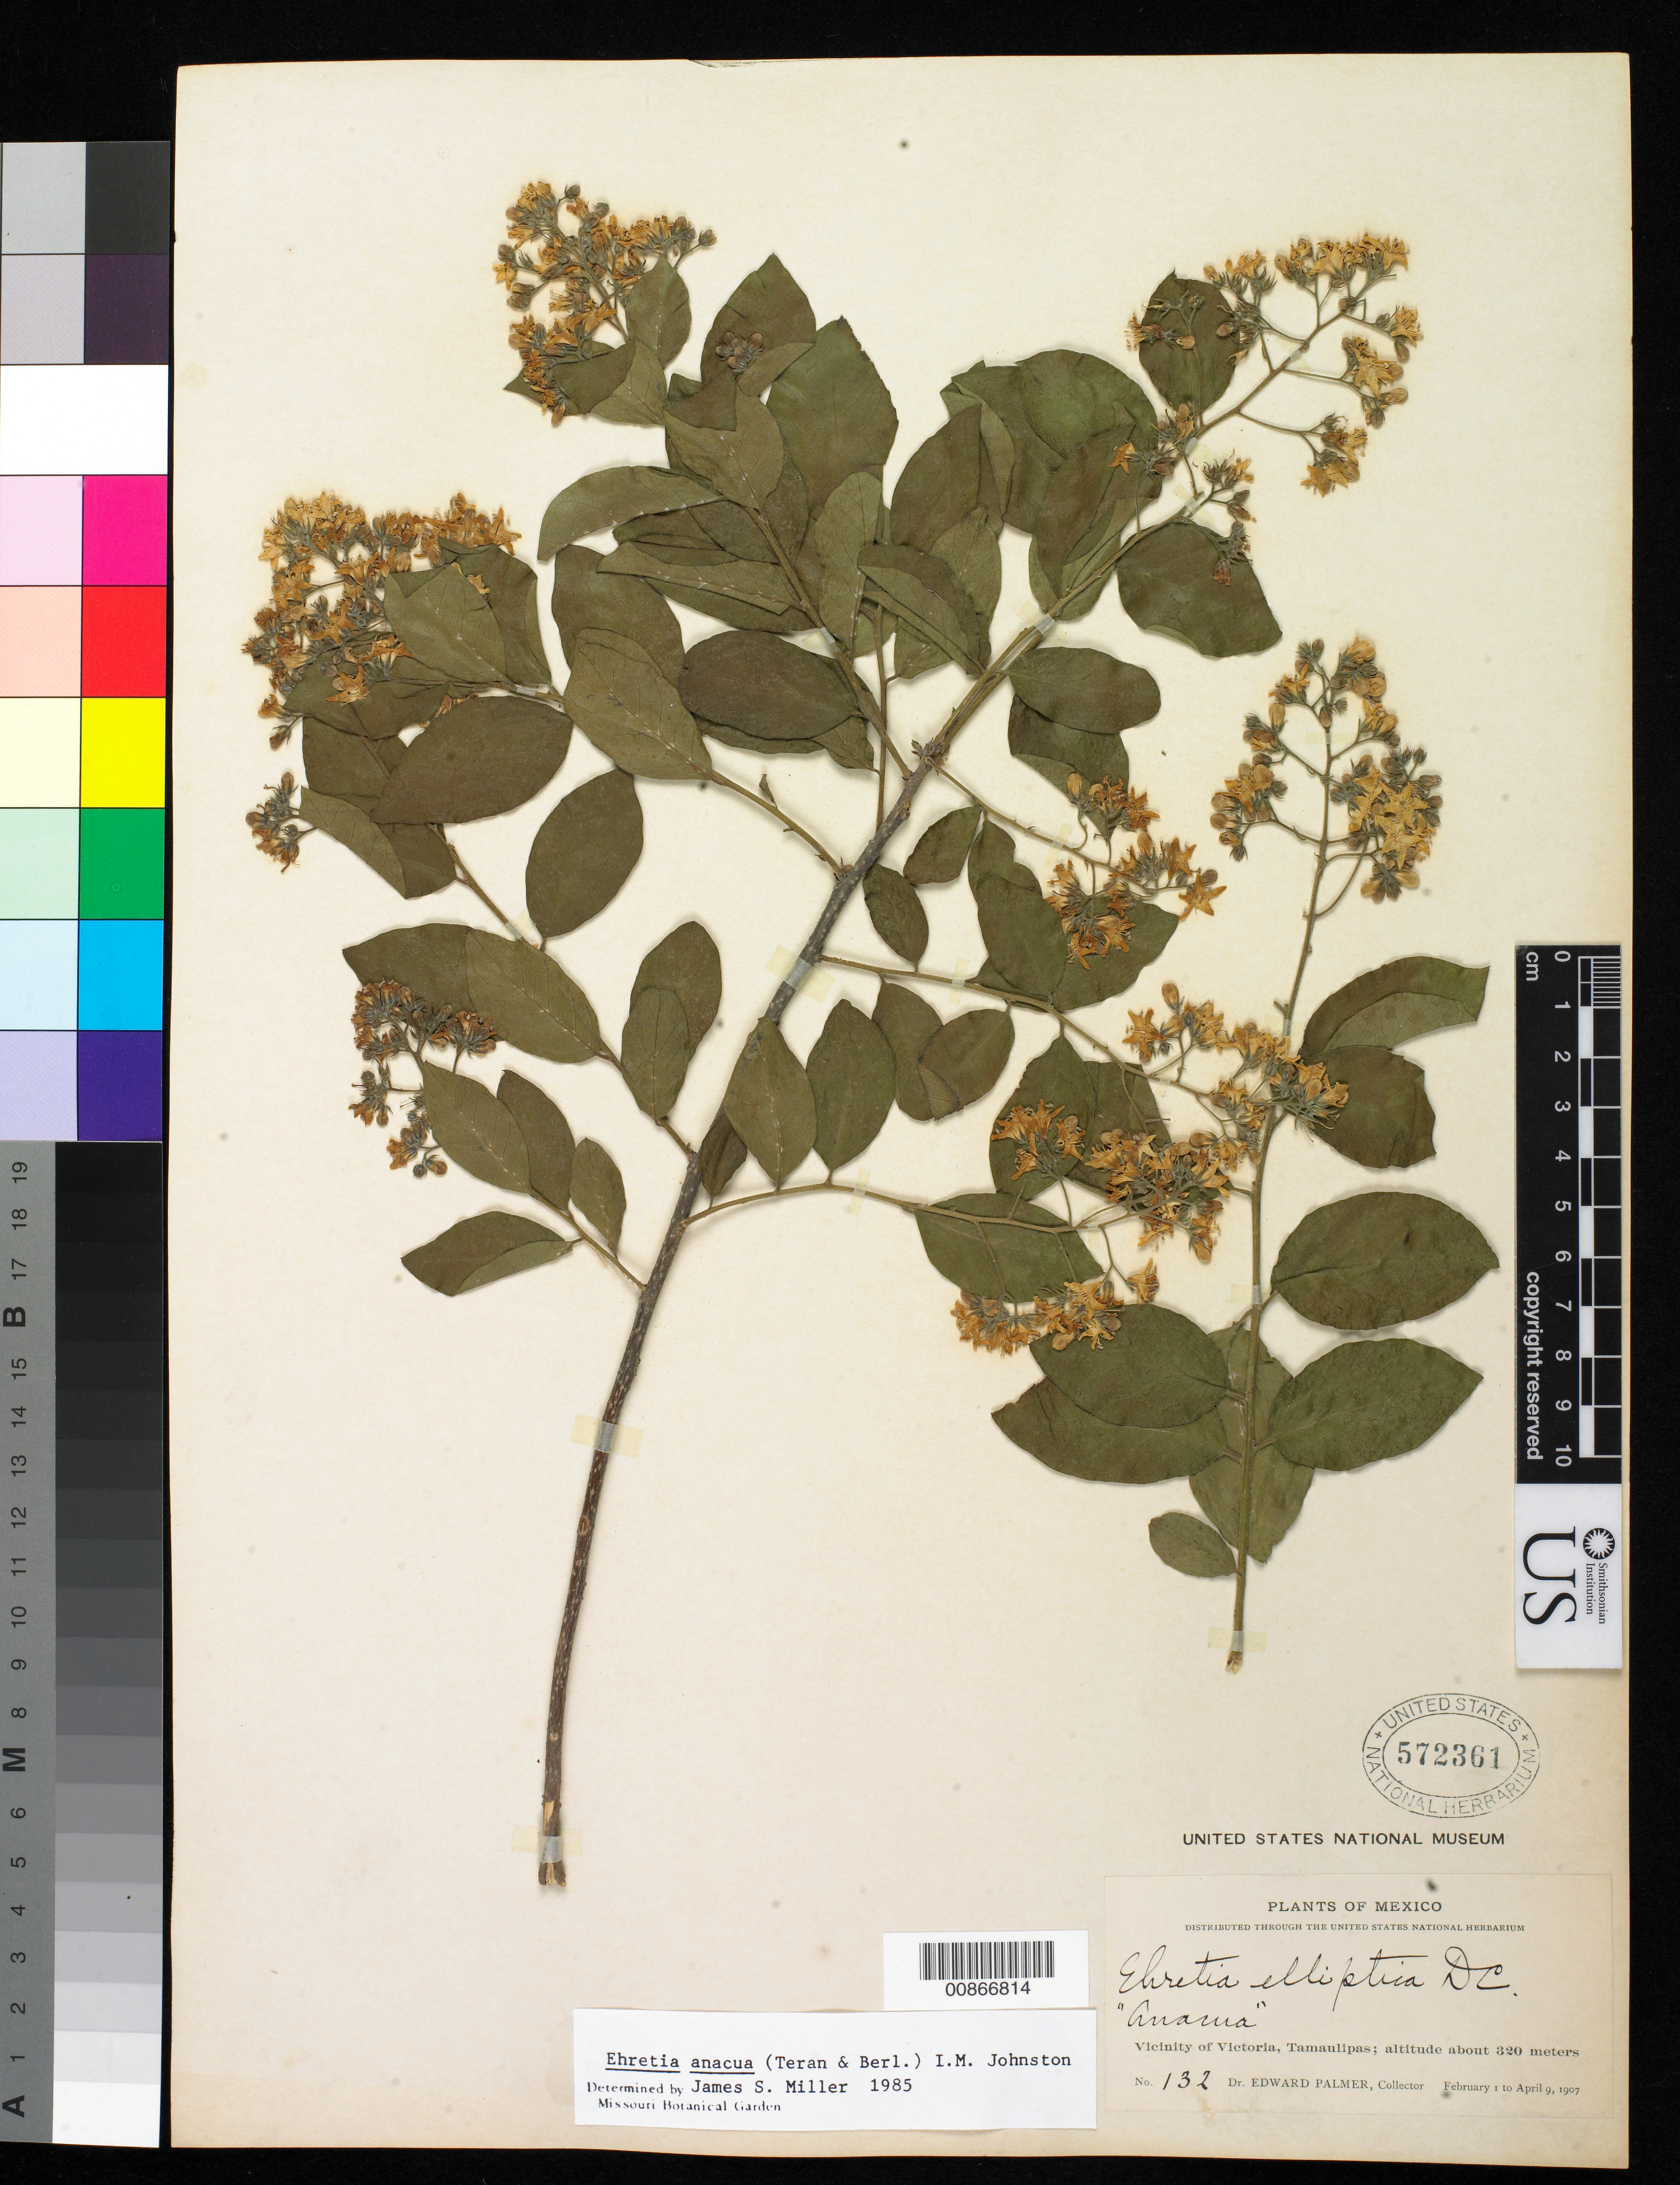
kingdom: Plantae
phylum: Tracheophyta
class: Magnoliopsida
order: Boraginales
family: Ehretiaceae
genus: Ehretia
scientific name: Ehretia anacua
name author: (Terán & Berland.) I.M. Johnst.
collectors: E. Palmer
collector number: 132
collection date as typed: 01 Feb 1907 to 09 Apr 1907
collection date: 1907-02-01/1907-04-09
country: Mexico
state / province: Tamaulipas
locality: Vicinity of Victoria.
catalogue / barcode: US 572361